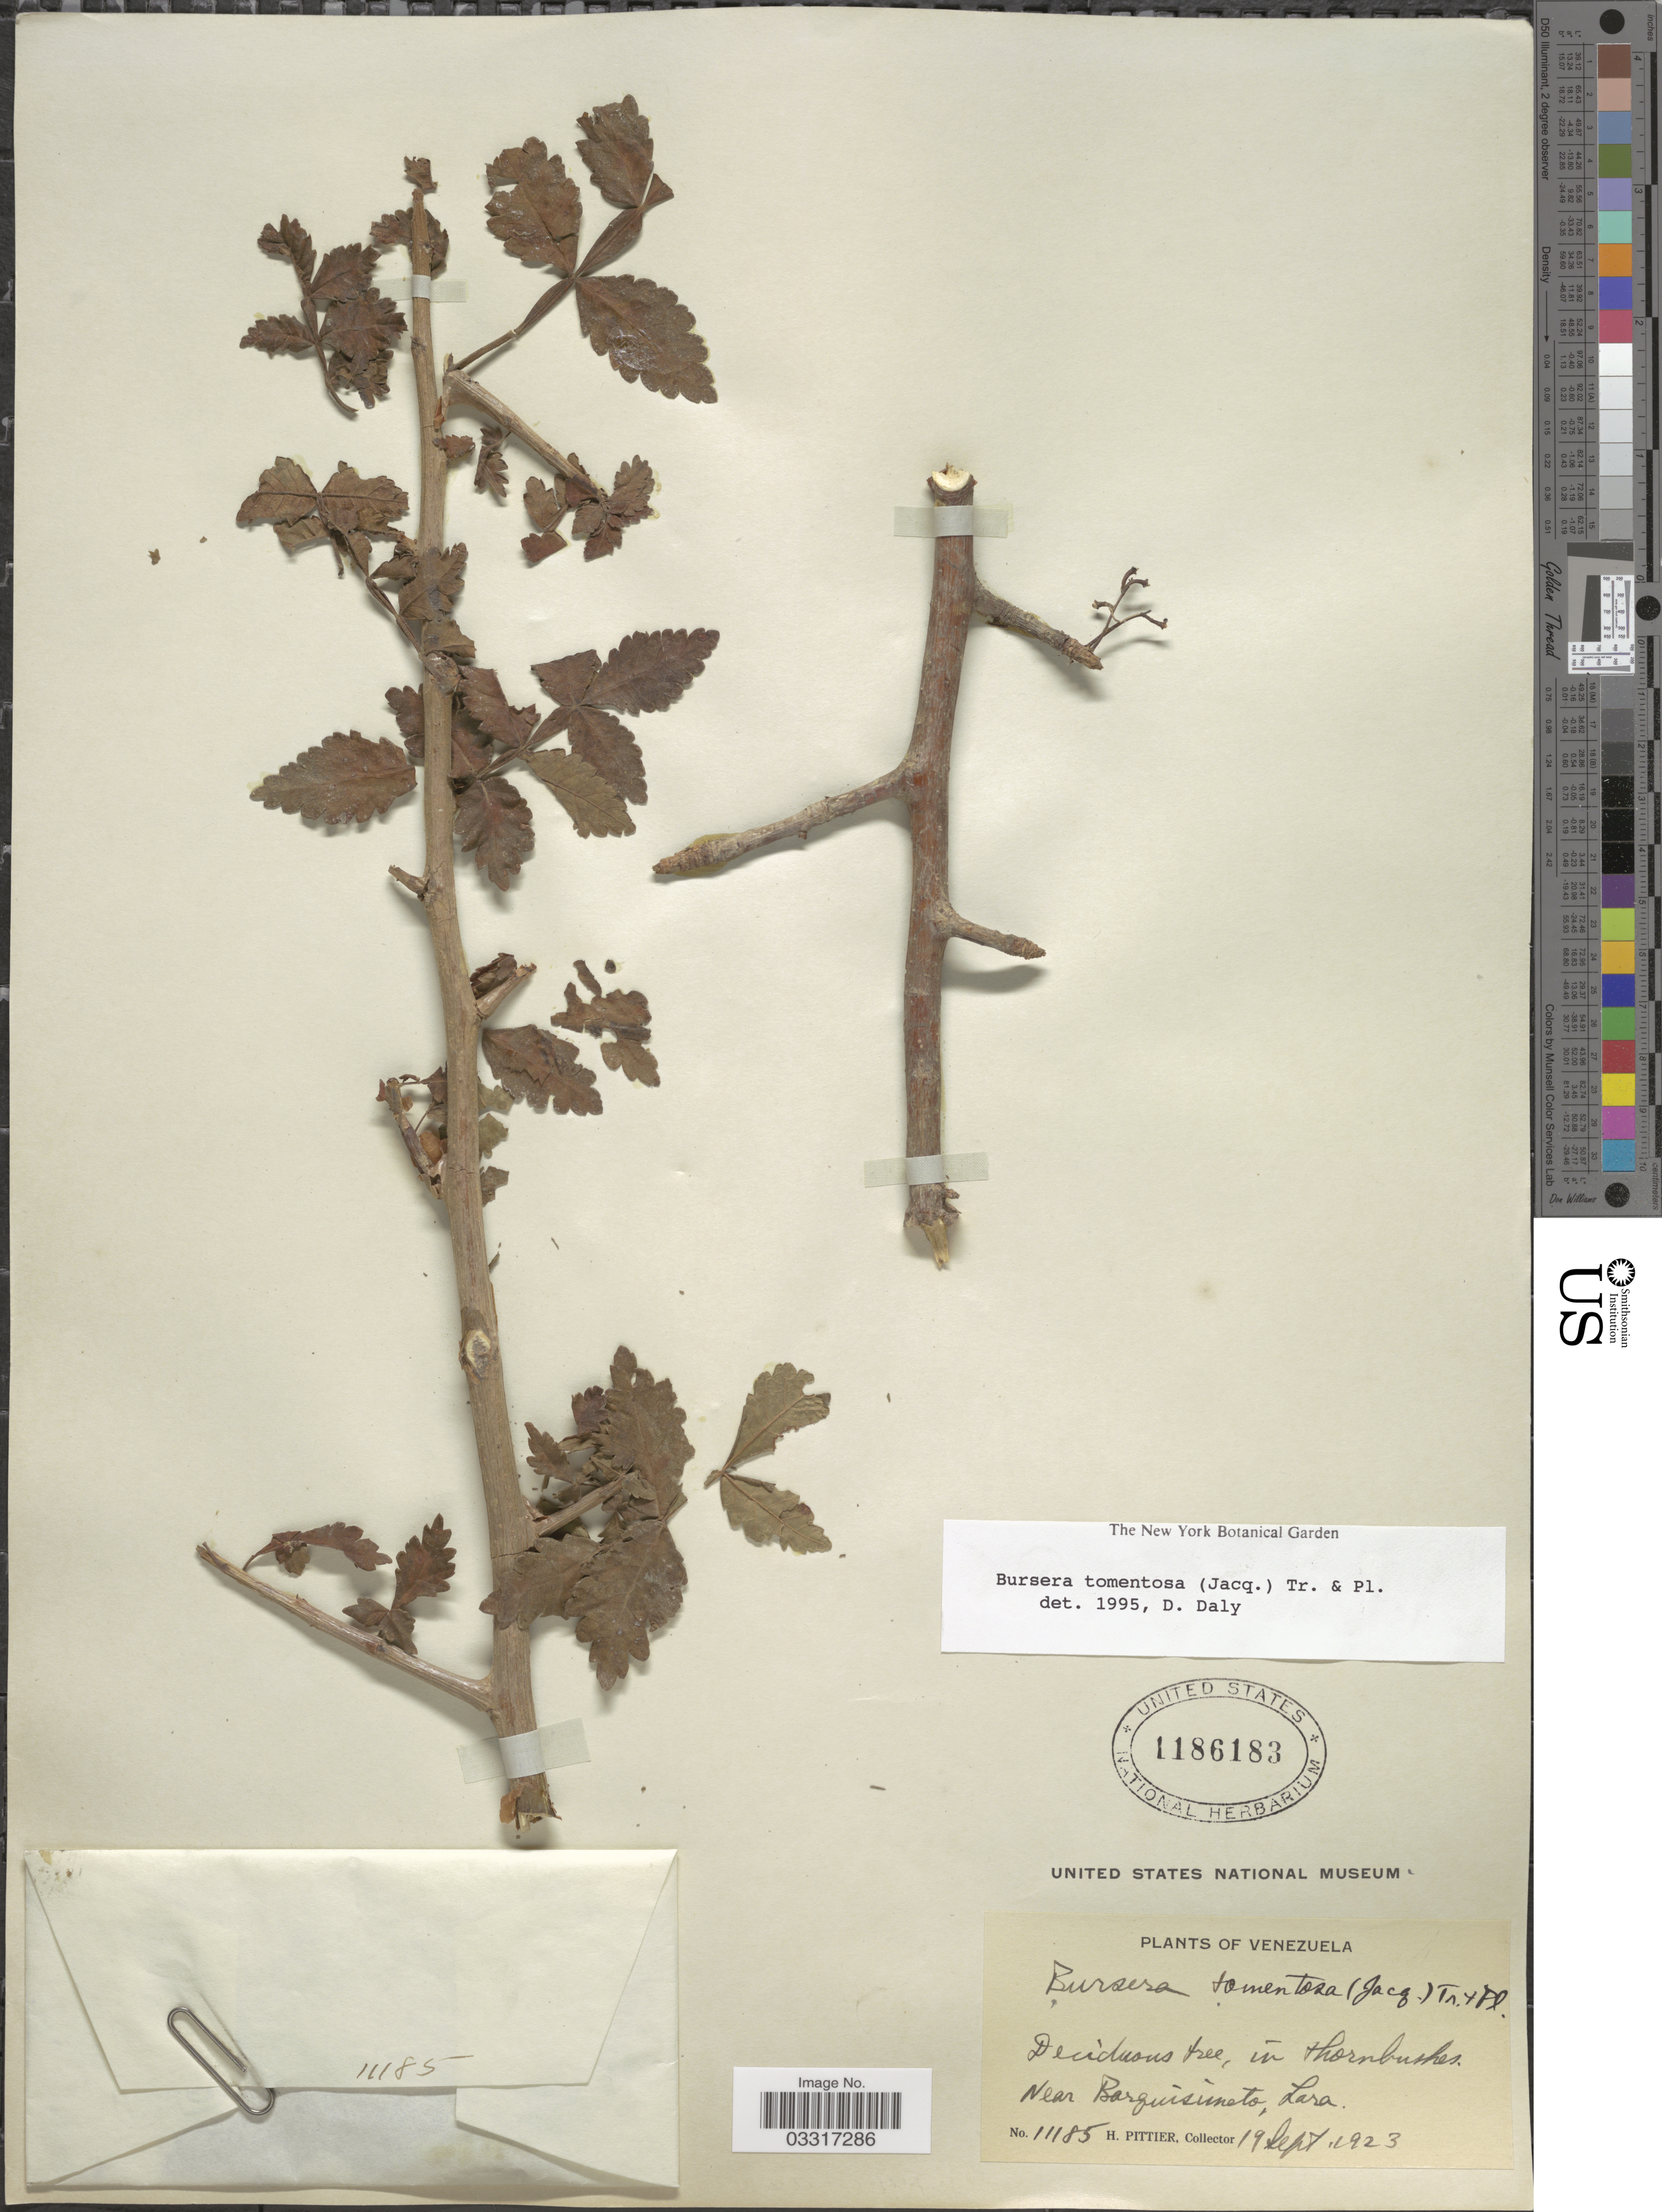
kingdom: Plantae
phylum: Tracheophyta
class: Magnoliopsida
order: Sapindales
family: Burseraceae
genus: Bursera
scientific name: Bursera tomentosa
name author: (Jacq.) Triana & Planch.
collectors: H. F. Pittier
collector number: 11185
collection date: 1923-09-19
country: Venezuela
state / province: Lara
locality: Near Barquisimeto.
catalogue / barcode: US 1186183